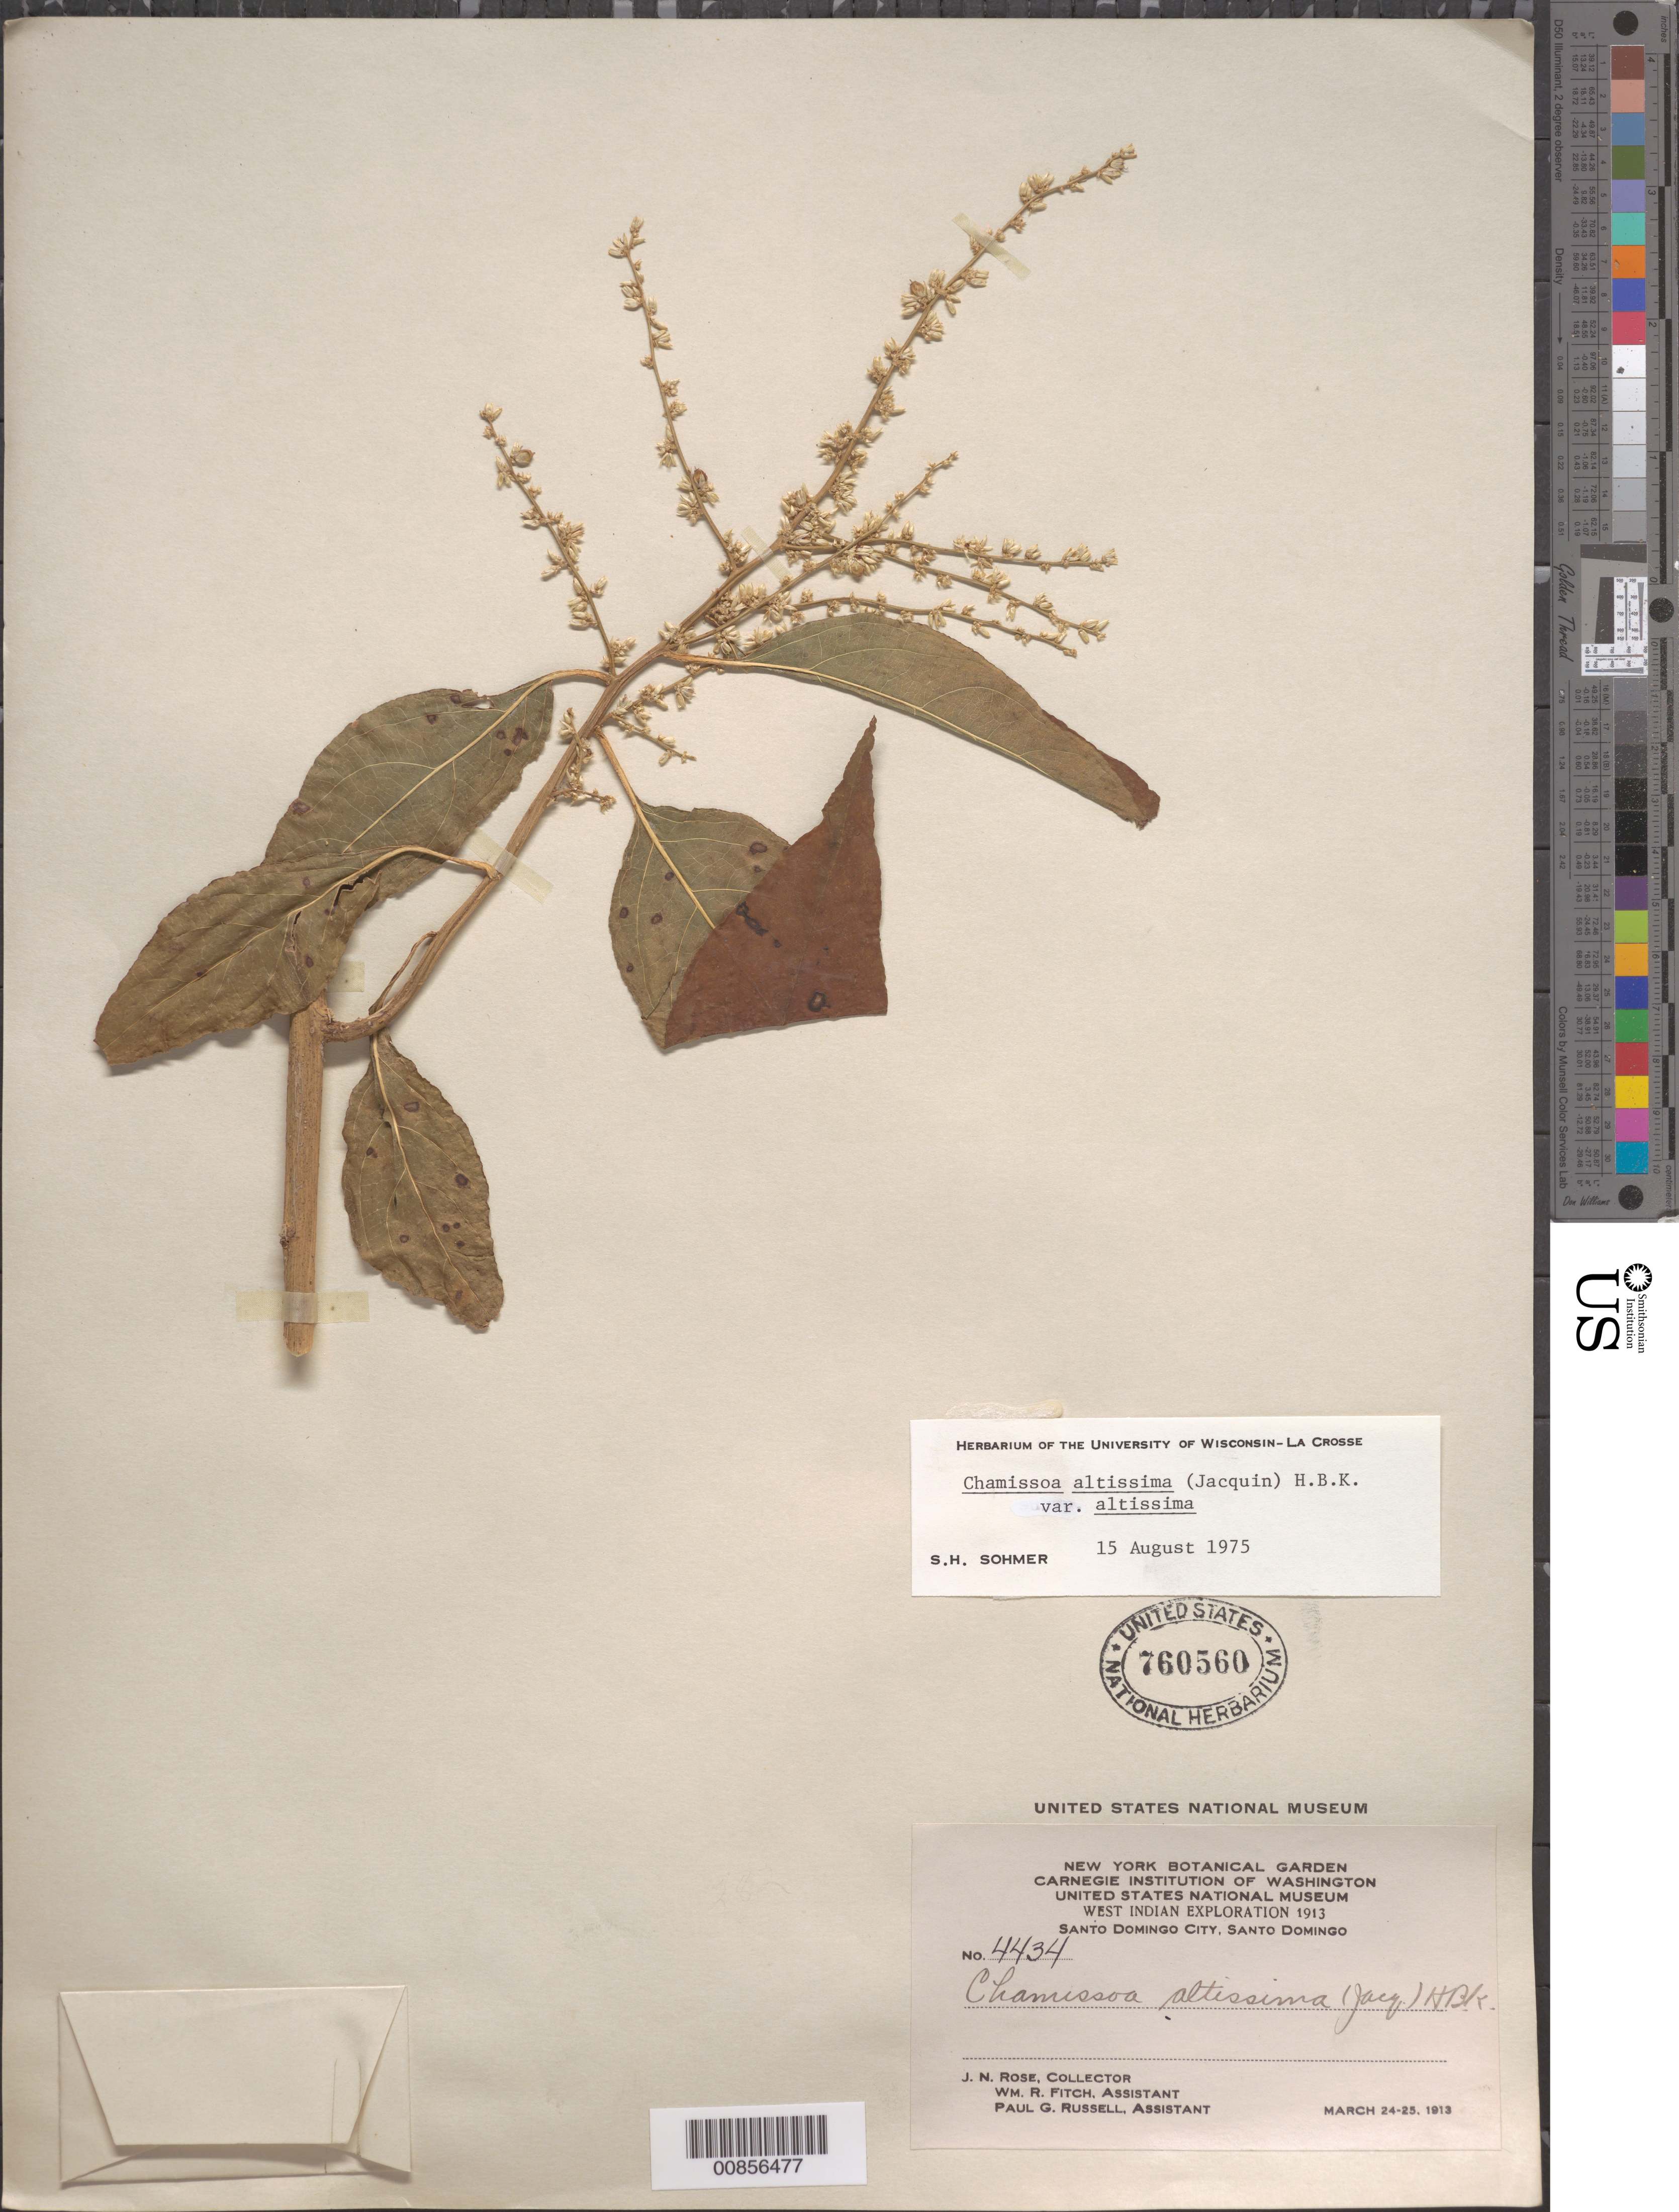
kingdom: Plantae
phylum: Tracheophyta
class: Magnoliopsida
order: Caryophyllales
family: Amaranthaceae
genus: Chamissoa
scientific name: Chamissoa altissima var. altissima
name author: (Jacq.) Kunth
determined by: Sohmer, S. H.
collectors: J. N. Rose, W. R. Fitch & P. G. Russell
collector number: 4434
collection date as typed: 24 Mar 1913 to 25 Mar 1913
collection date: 1913-03-24/1913-03-25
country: Dominican Republic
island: Hispaniola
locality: Santo Domingo City, Santo Domingo.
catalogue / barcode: US 760560